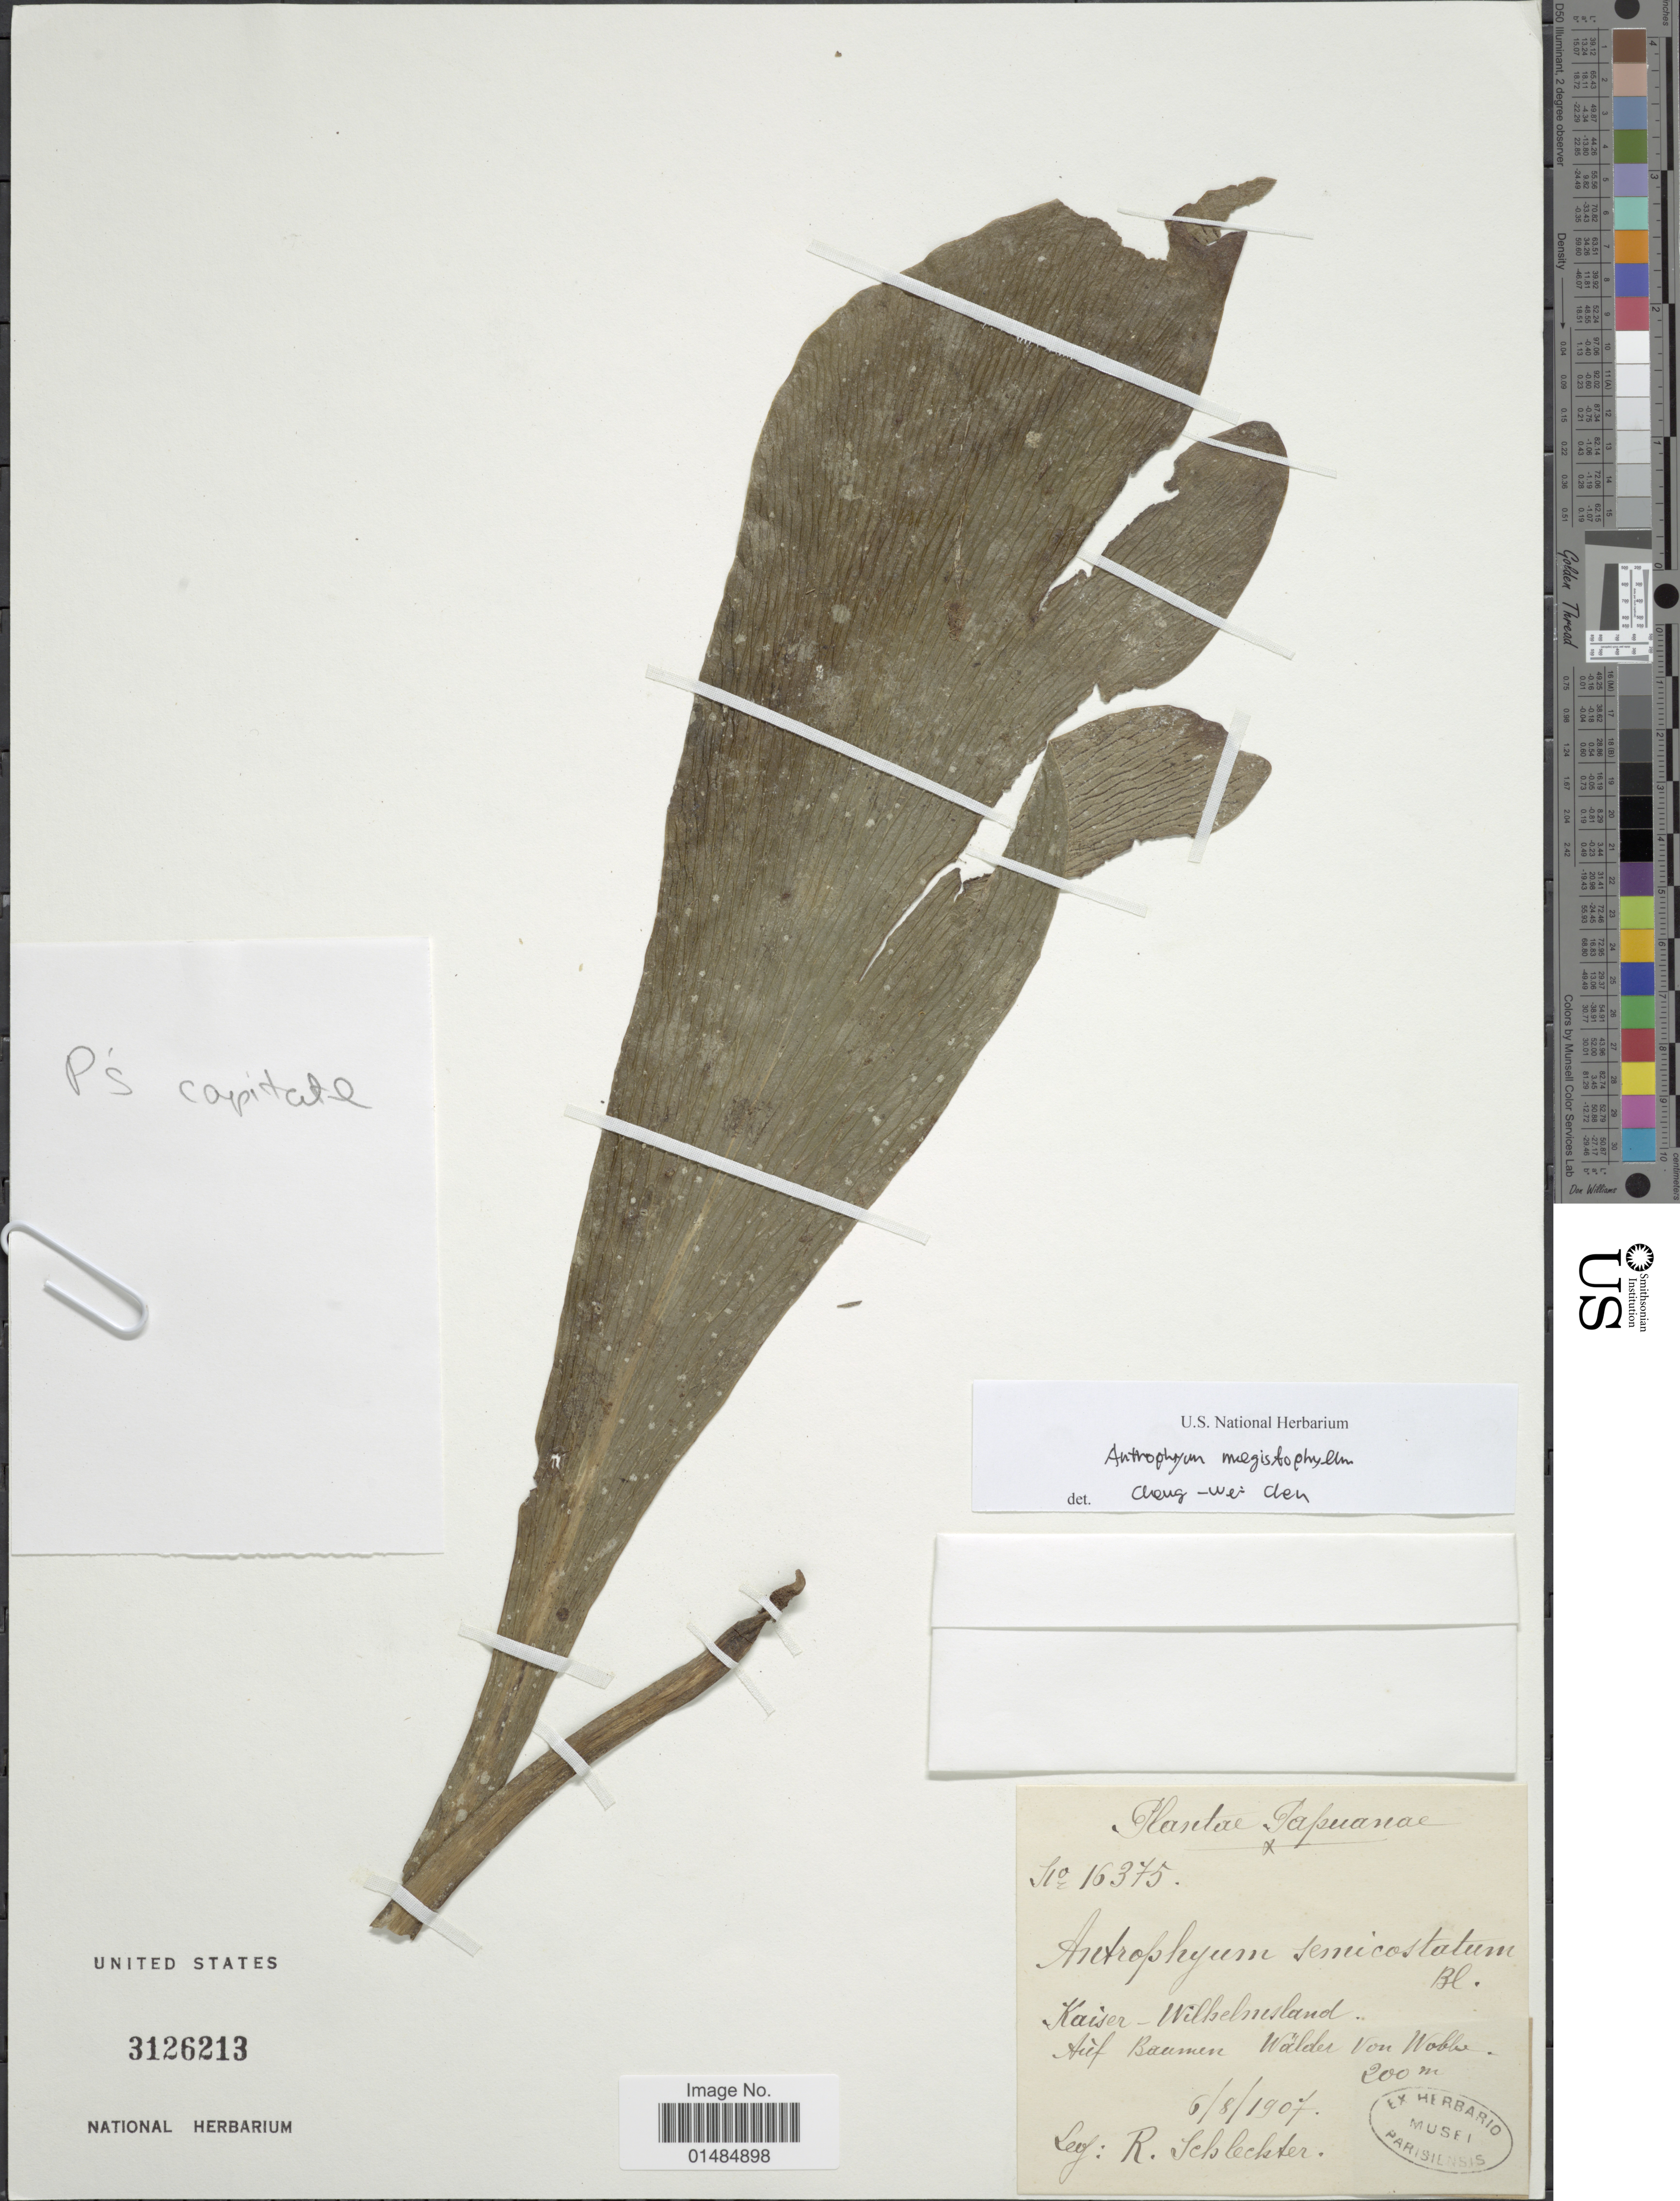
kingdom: Plantae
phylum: Tracheophyta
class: Polypodiopsida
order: Polypodiales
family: Pteridaceae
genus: Antrophyum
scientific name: Antrophyum megistophyllum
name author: Copel.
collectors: F. R. R. Schlechter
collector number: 16375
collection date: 1907-08-06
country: Papua New Guinea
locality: Kaiser-Wilhelmsland. Auf Bäumen, Wälder von Wobbe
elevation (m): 200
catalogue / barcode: US 3126213